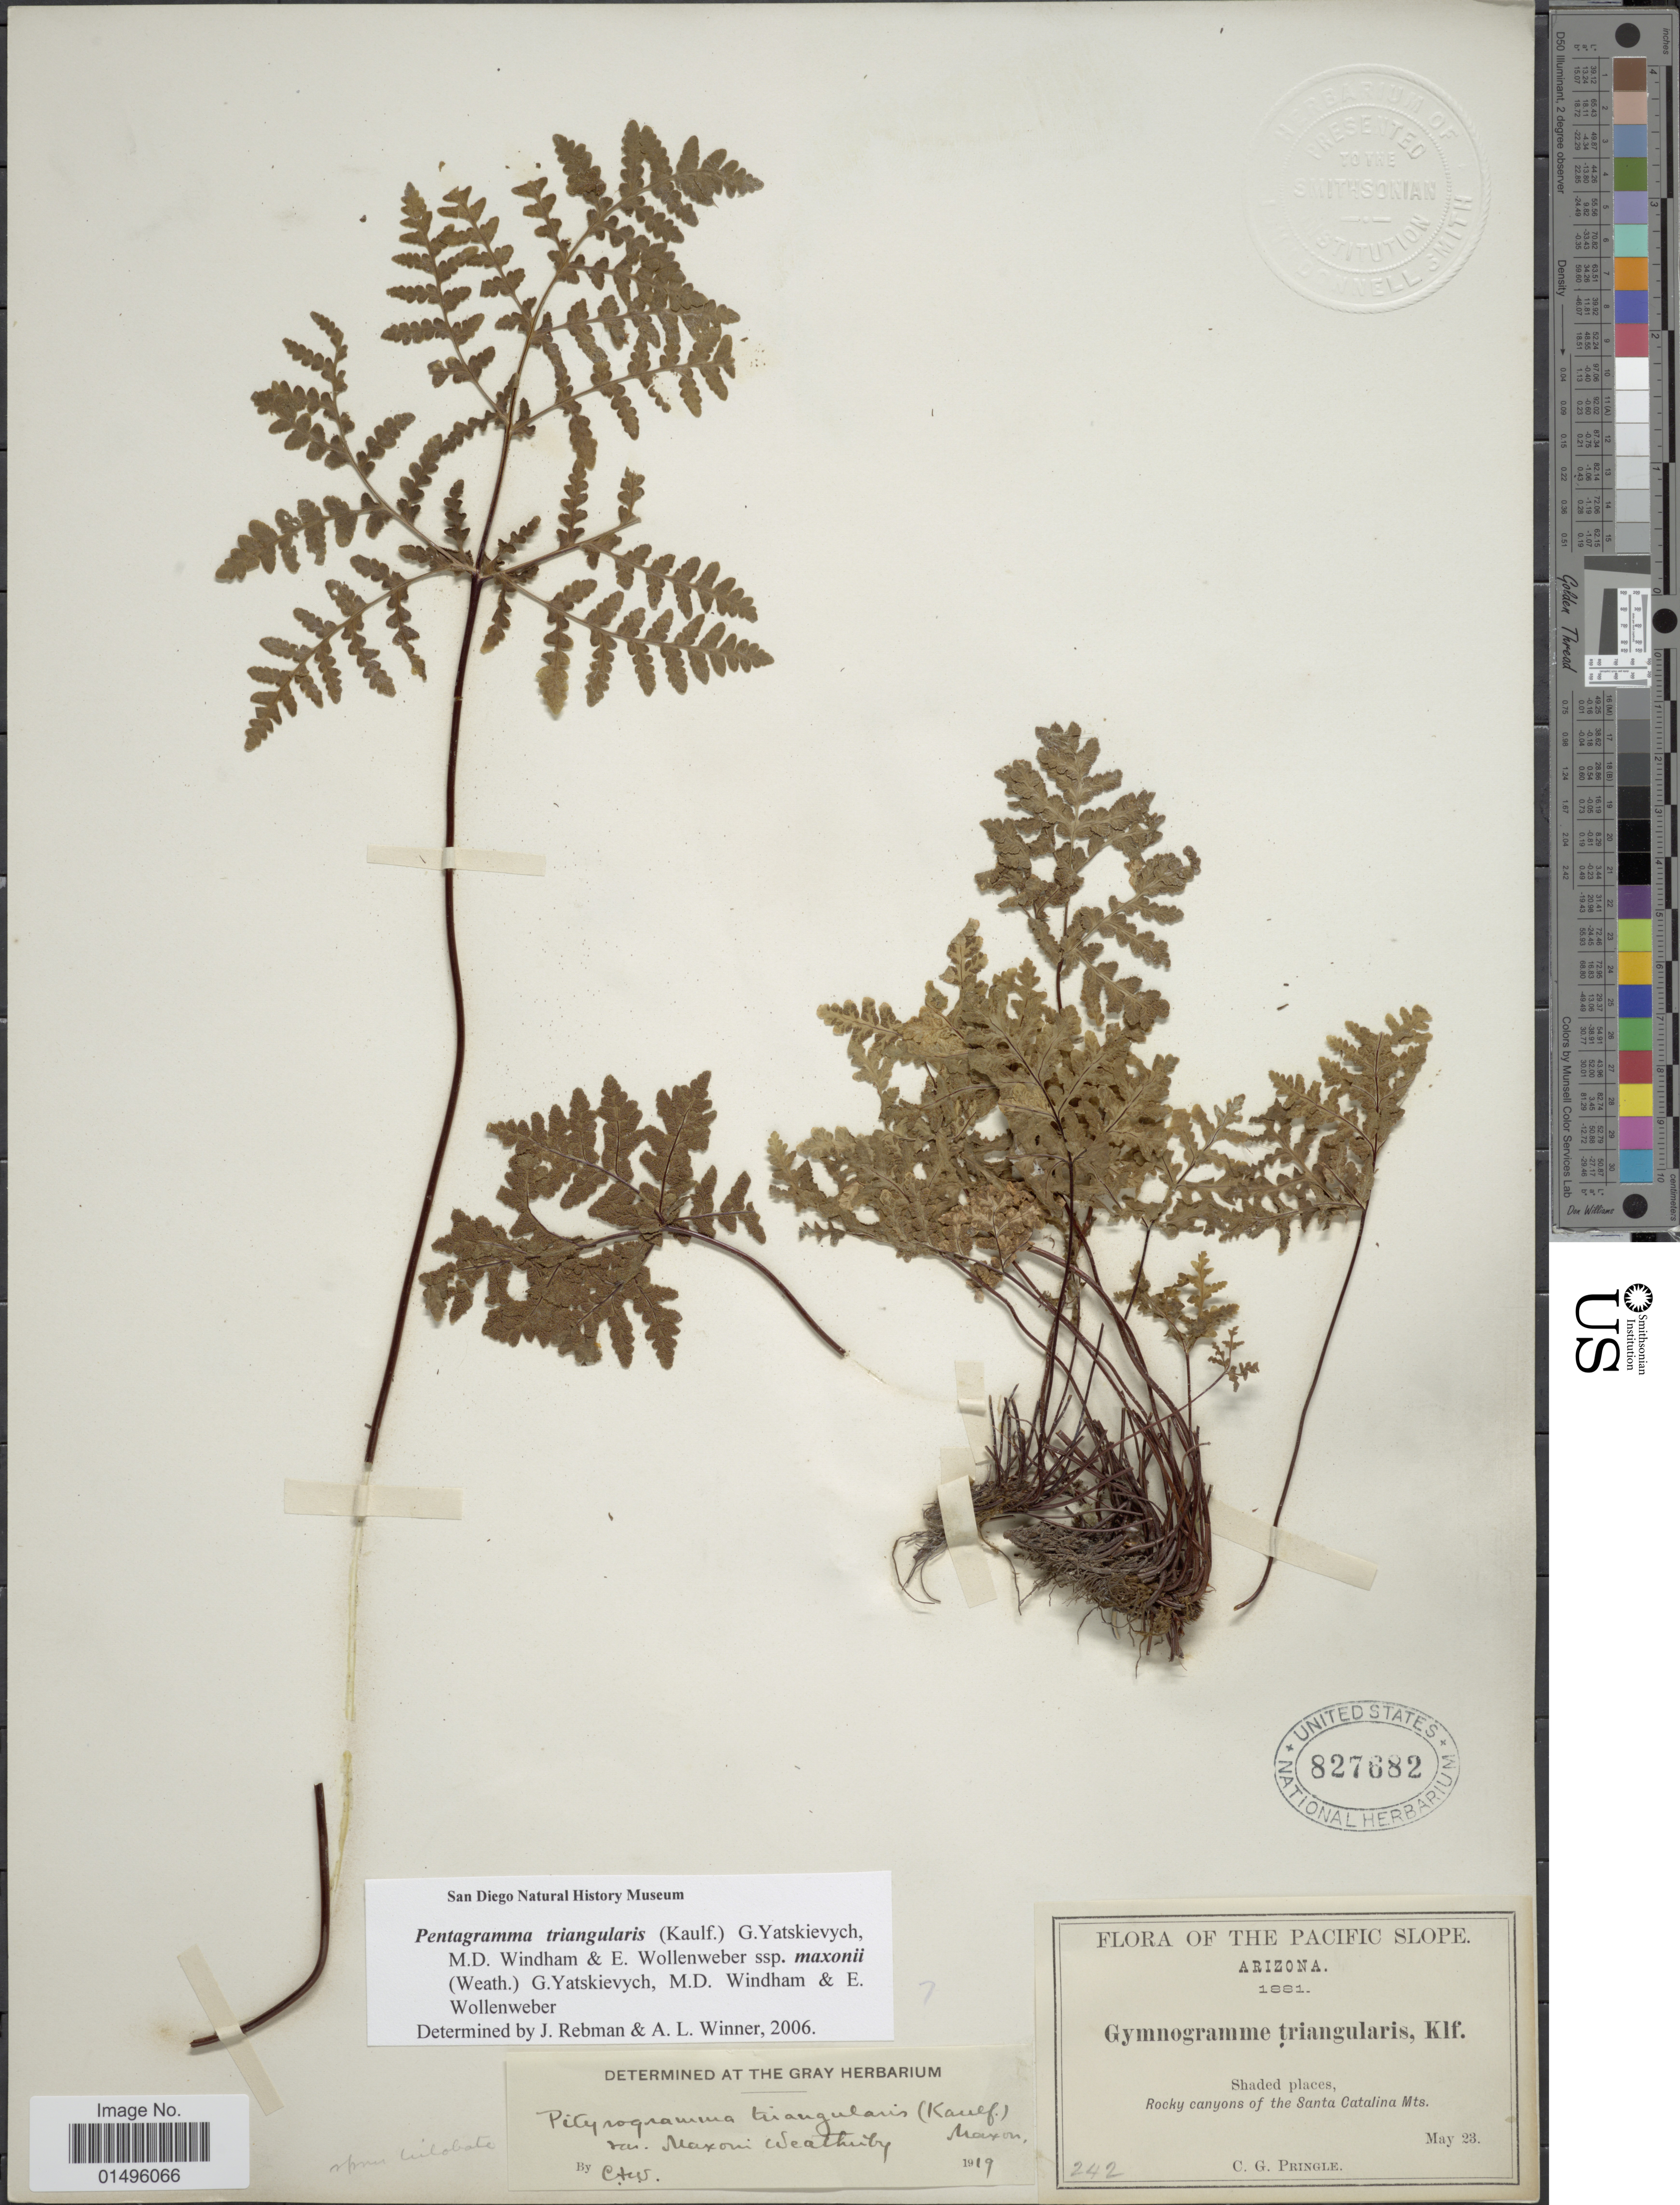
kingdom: Plantae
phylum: Tracheophyta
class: Polypodiopsida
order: Polypodiales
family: Pteridaceae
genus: Pentagramma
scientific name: Pentagramma maxonii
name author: (Weath.) Schuettp. & Windham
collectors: C. G. Pringle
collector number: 242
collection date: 1881-05-23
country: United States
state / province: Arizona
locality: Pacific Slope, Arizona, Rocky canyons of the Santa Catalina Mts.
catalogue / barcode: US 827682